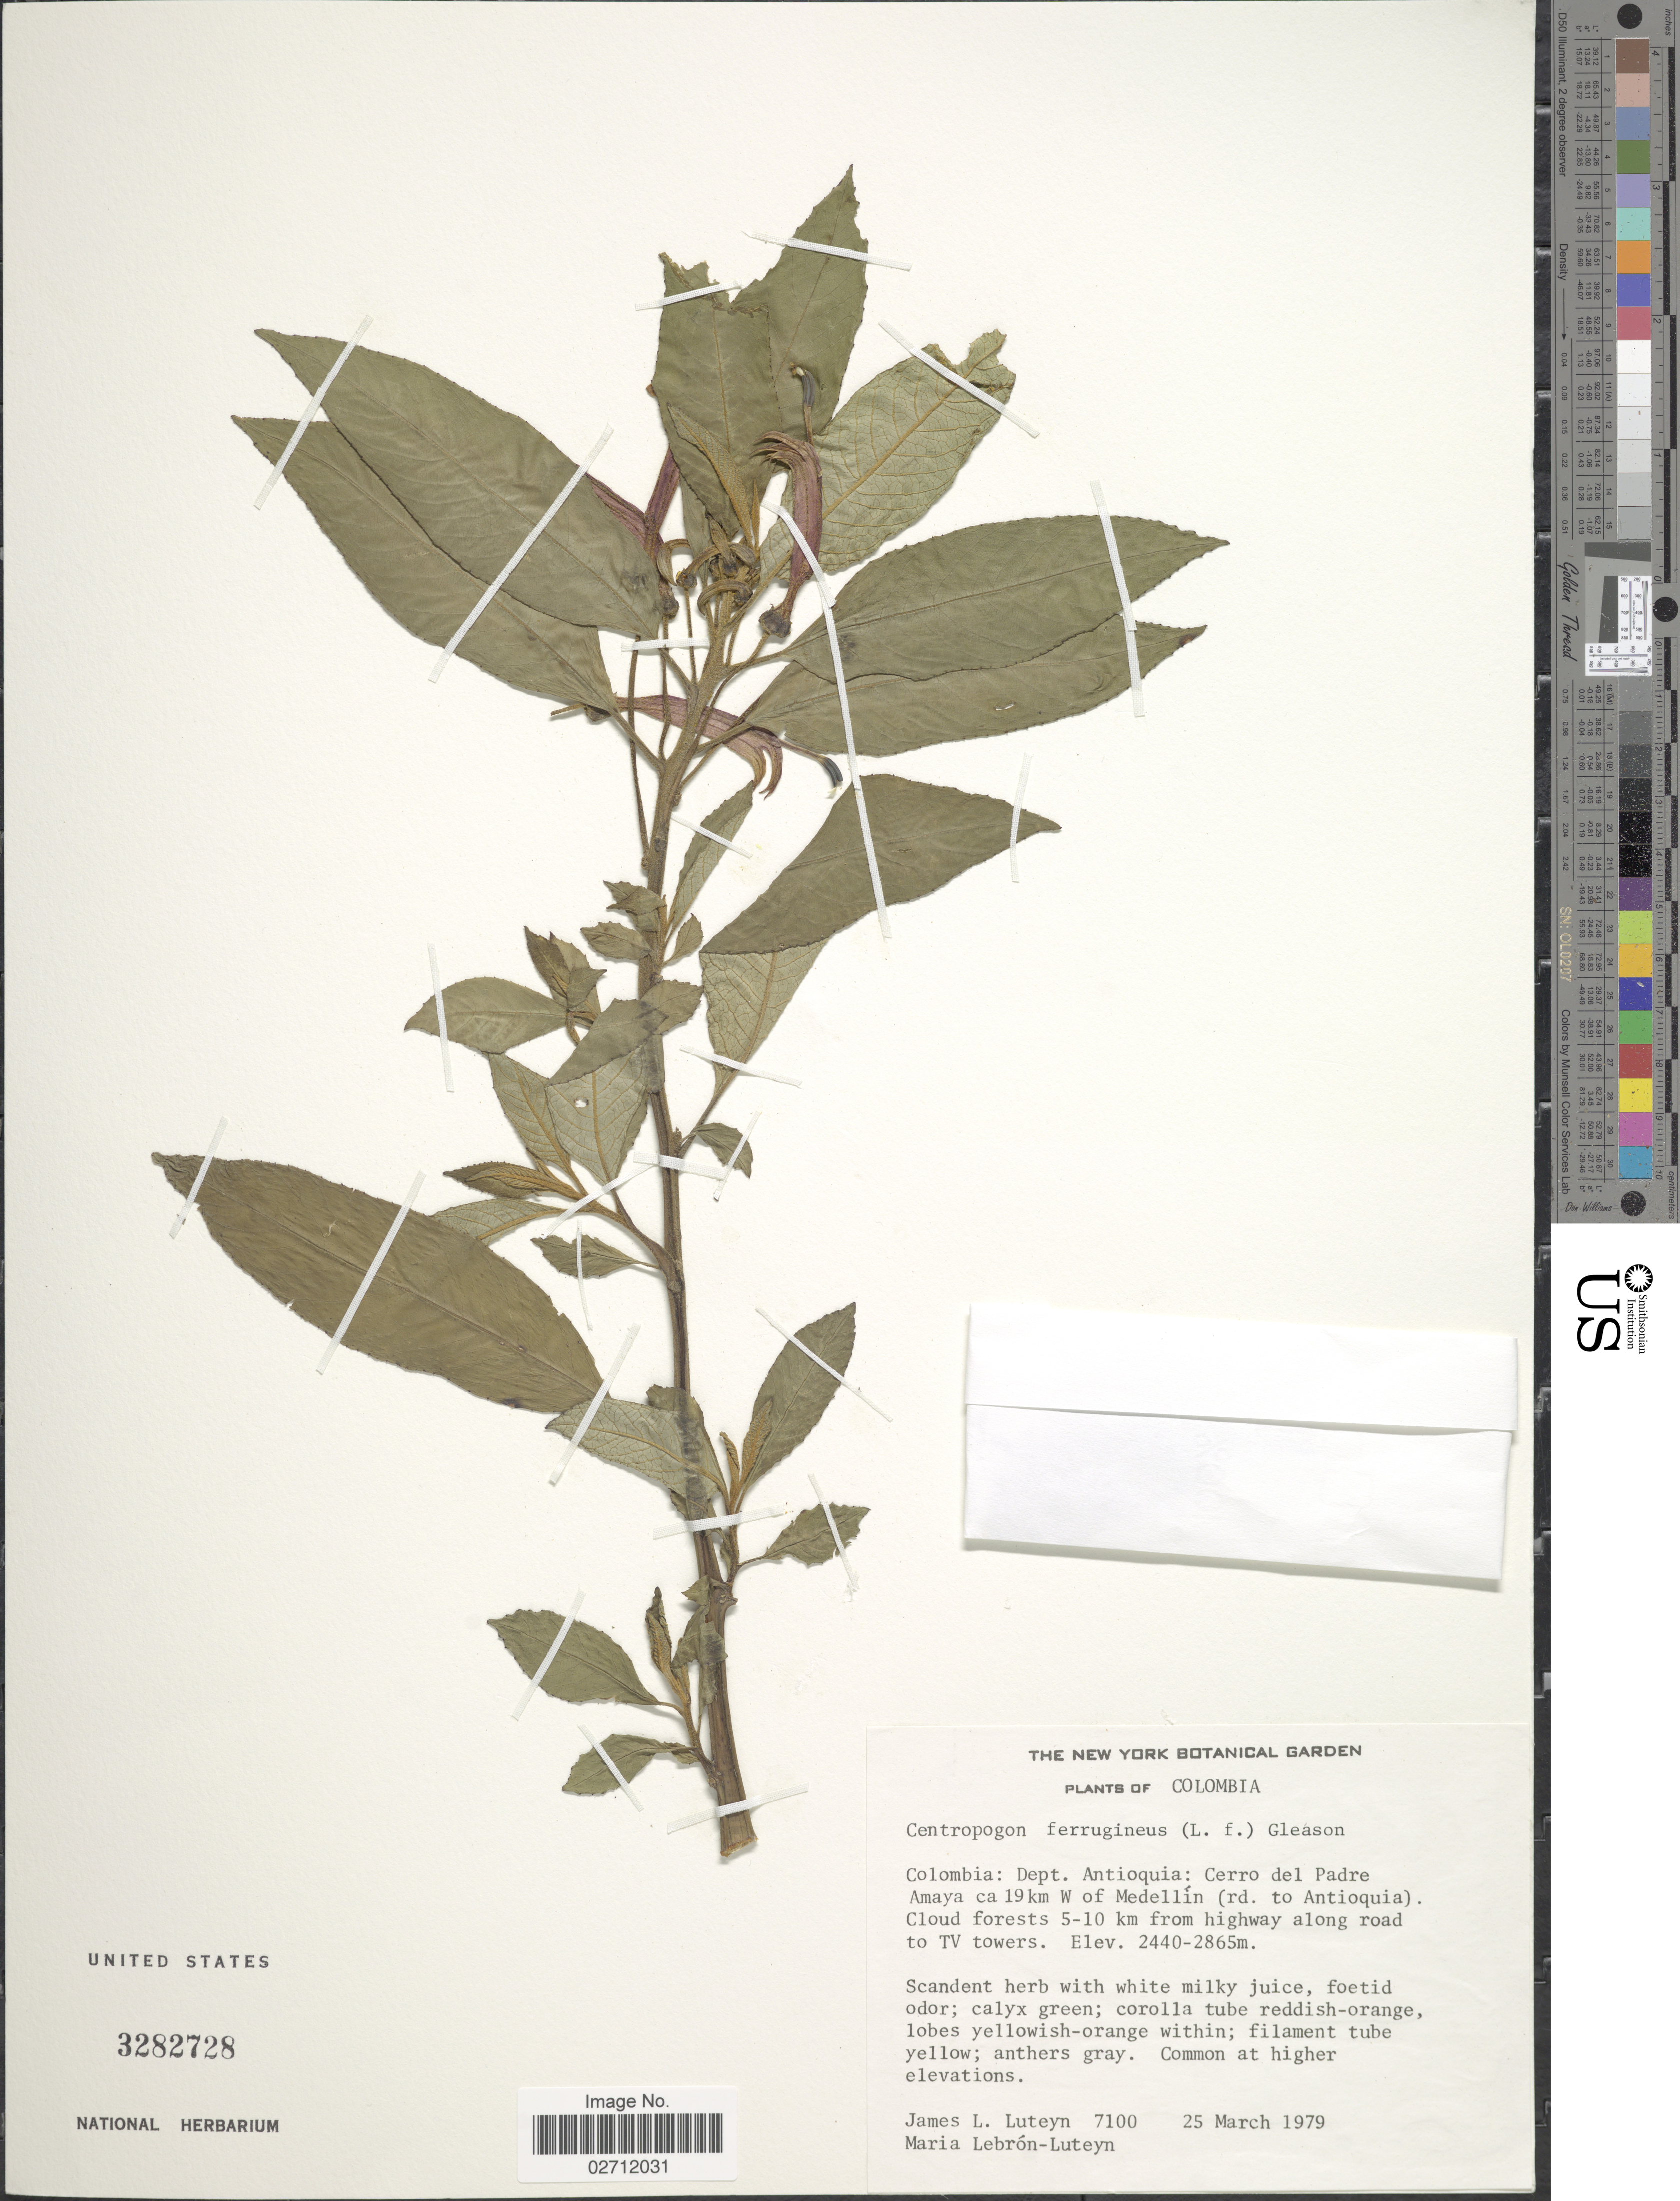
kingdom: Plantae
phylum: Tracheophyta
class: Magnoliopsida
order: Asterales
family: Campanulaceae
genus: Centropogon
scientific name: Centropogon ferrugineus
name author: (L. f.) Gleason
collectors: J. L. Luteyn & M. L. Lebrón-Luteyn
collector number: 7100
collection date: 1979-03-25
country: Colombia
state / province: Antioquia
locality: Cerro del Padre Amaya ca 19 km W of Medellin (rd. to Antioquia), cloud forests 5-10 km from highway along road to TV towers.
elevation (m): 2440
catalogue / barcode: US 3282728